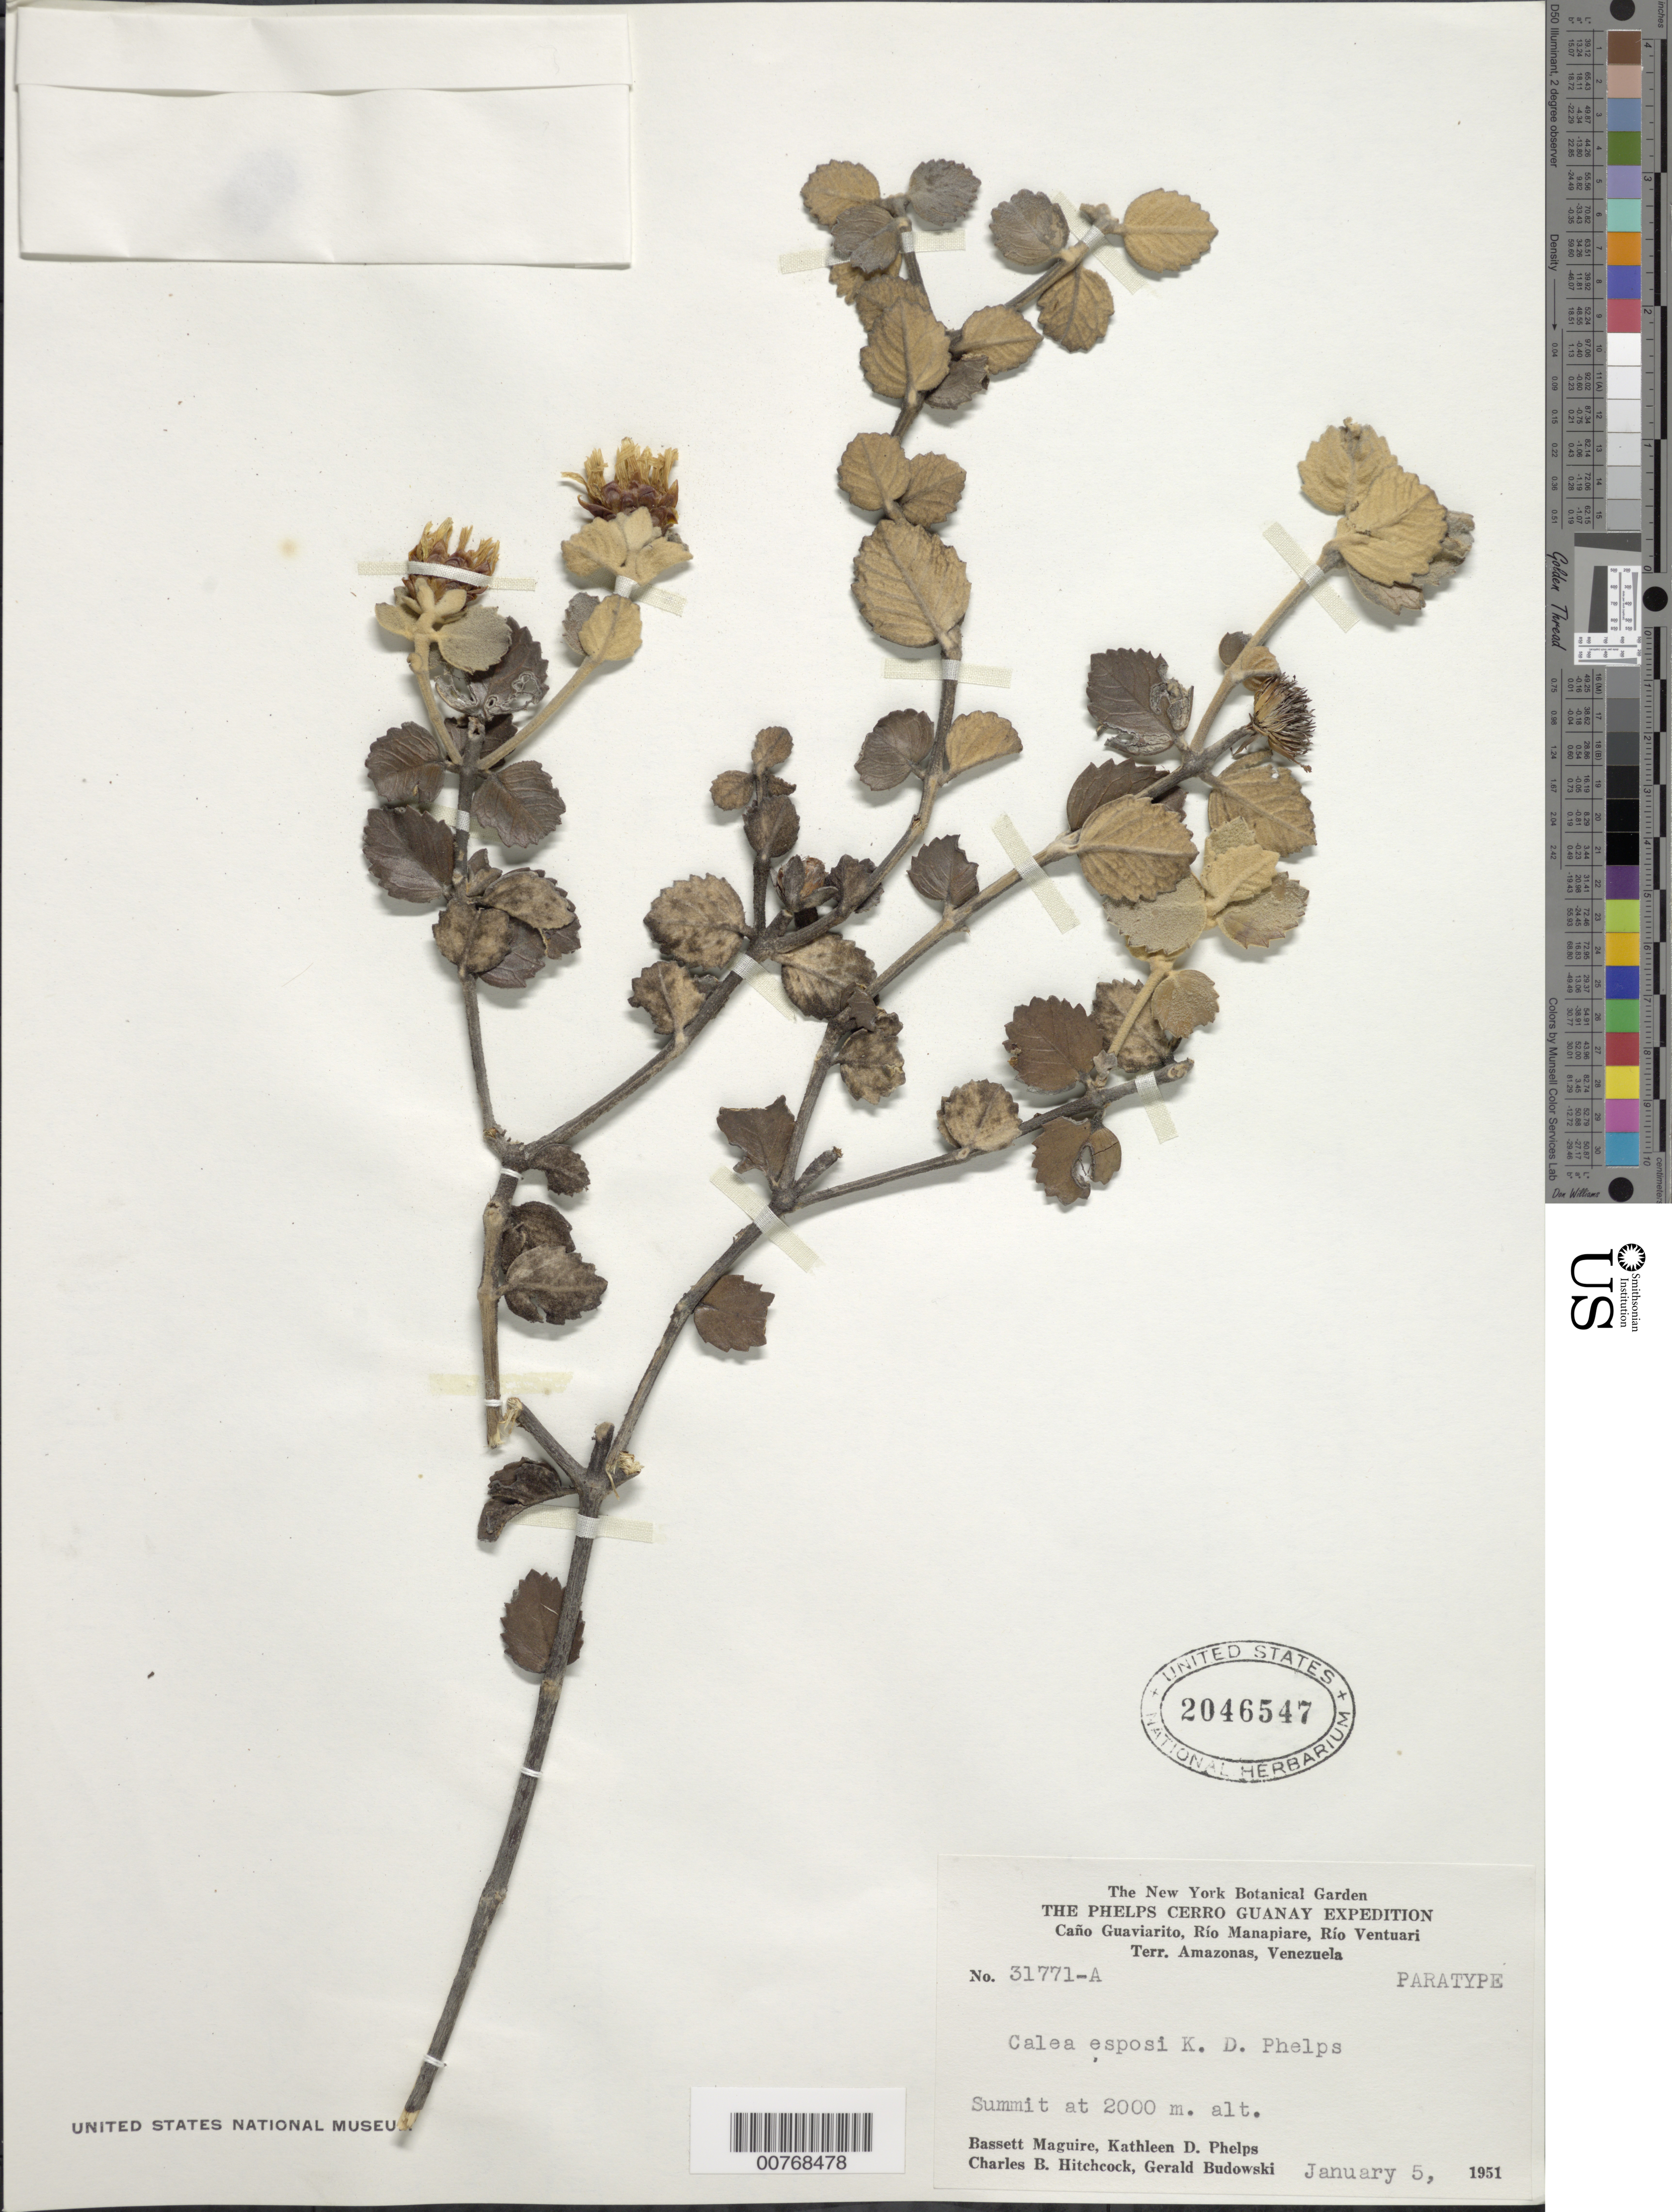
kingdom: Plantae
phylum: Tracheophyta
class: Magnoliopsida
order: Asterales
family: Asteraceae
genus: Calea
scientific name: Calea esposi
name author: Maguire & K.D. Phelps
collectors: B. Maguire, R. S. Cowan & J. J. Wurdack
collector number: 31771 A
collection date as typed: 5-Jan-51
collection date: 1951-01-05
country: Venezuela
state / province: Amazonas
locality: Caño Guaviarito, Río Manapiare, Río Ventuari, Cerro Guanay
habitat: Summit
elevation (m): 2000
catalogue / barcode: US 2046547